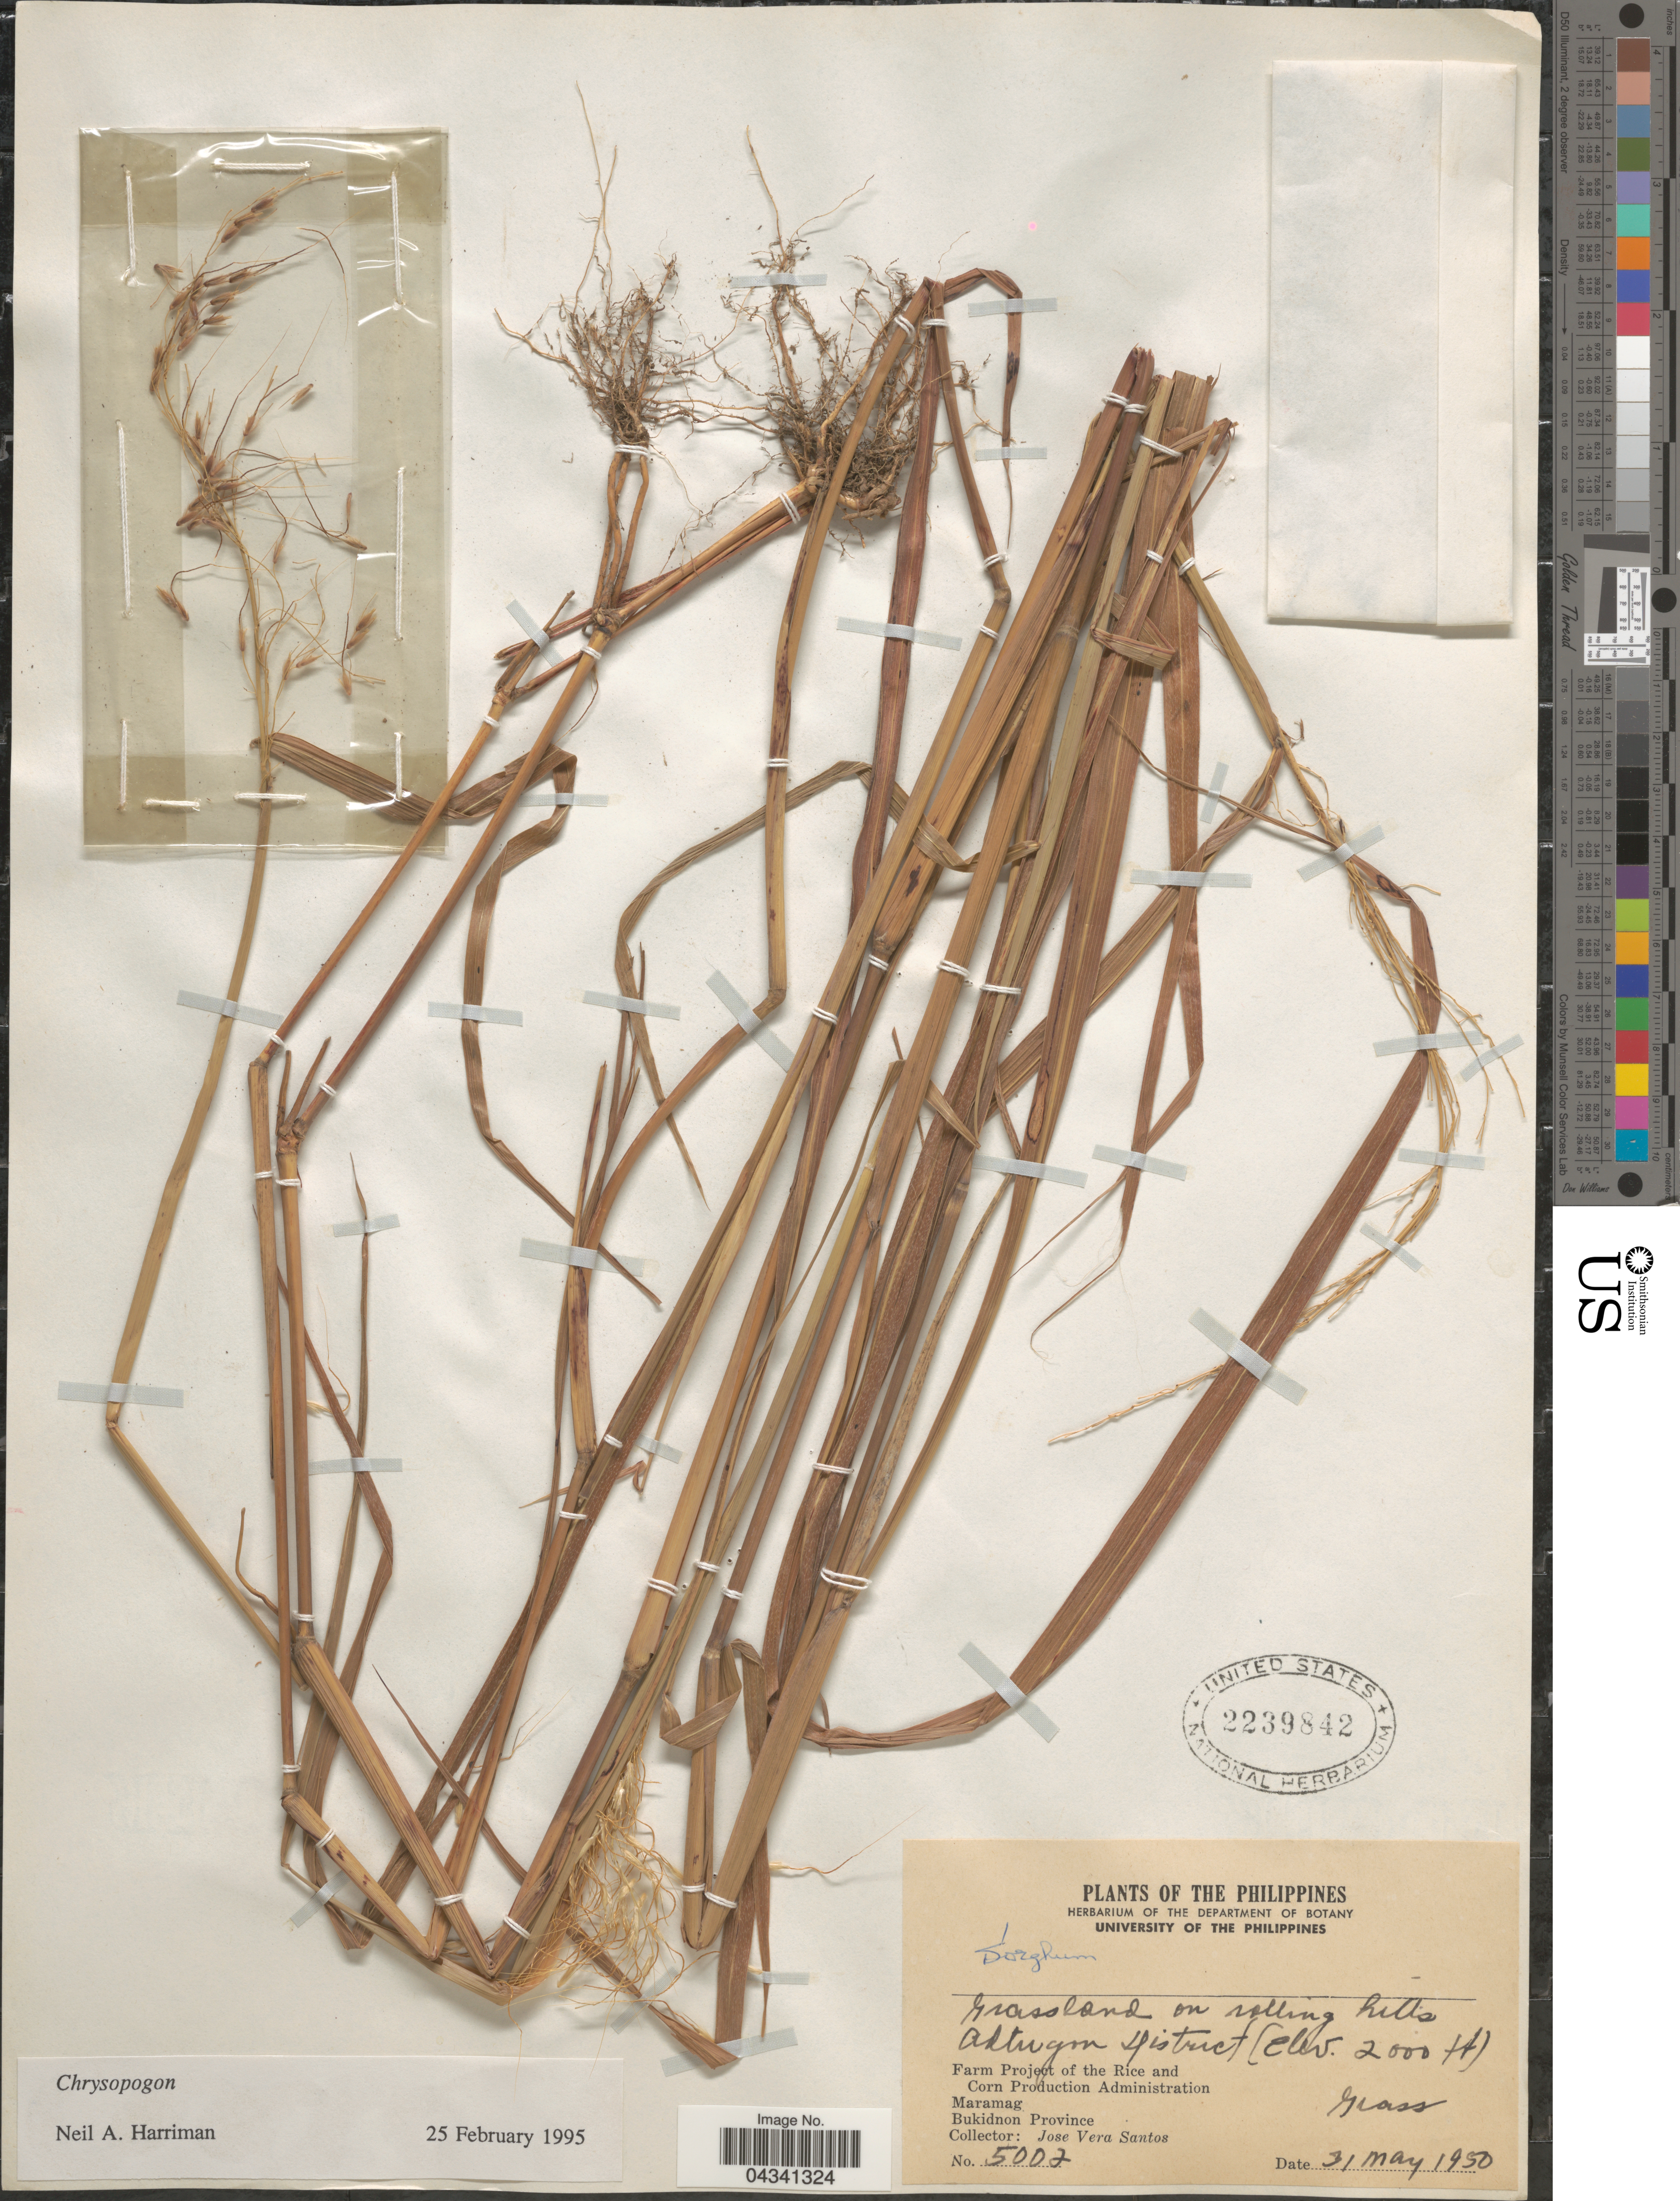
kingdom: Plantae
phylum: Tracheophyta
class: Liliopsida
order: Poales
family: Poaceae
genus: Sorghum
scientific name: Sorghum sp.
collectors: J. V. Santos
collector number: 5002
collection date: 1950-05-31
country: Philippines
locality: Adtugan District. Farm Project of the Rice and Corn Production Administration Maramag. Bukidnon Province.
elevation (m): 610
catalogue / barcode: US 2239842